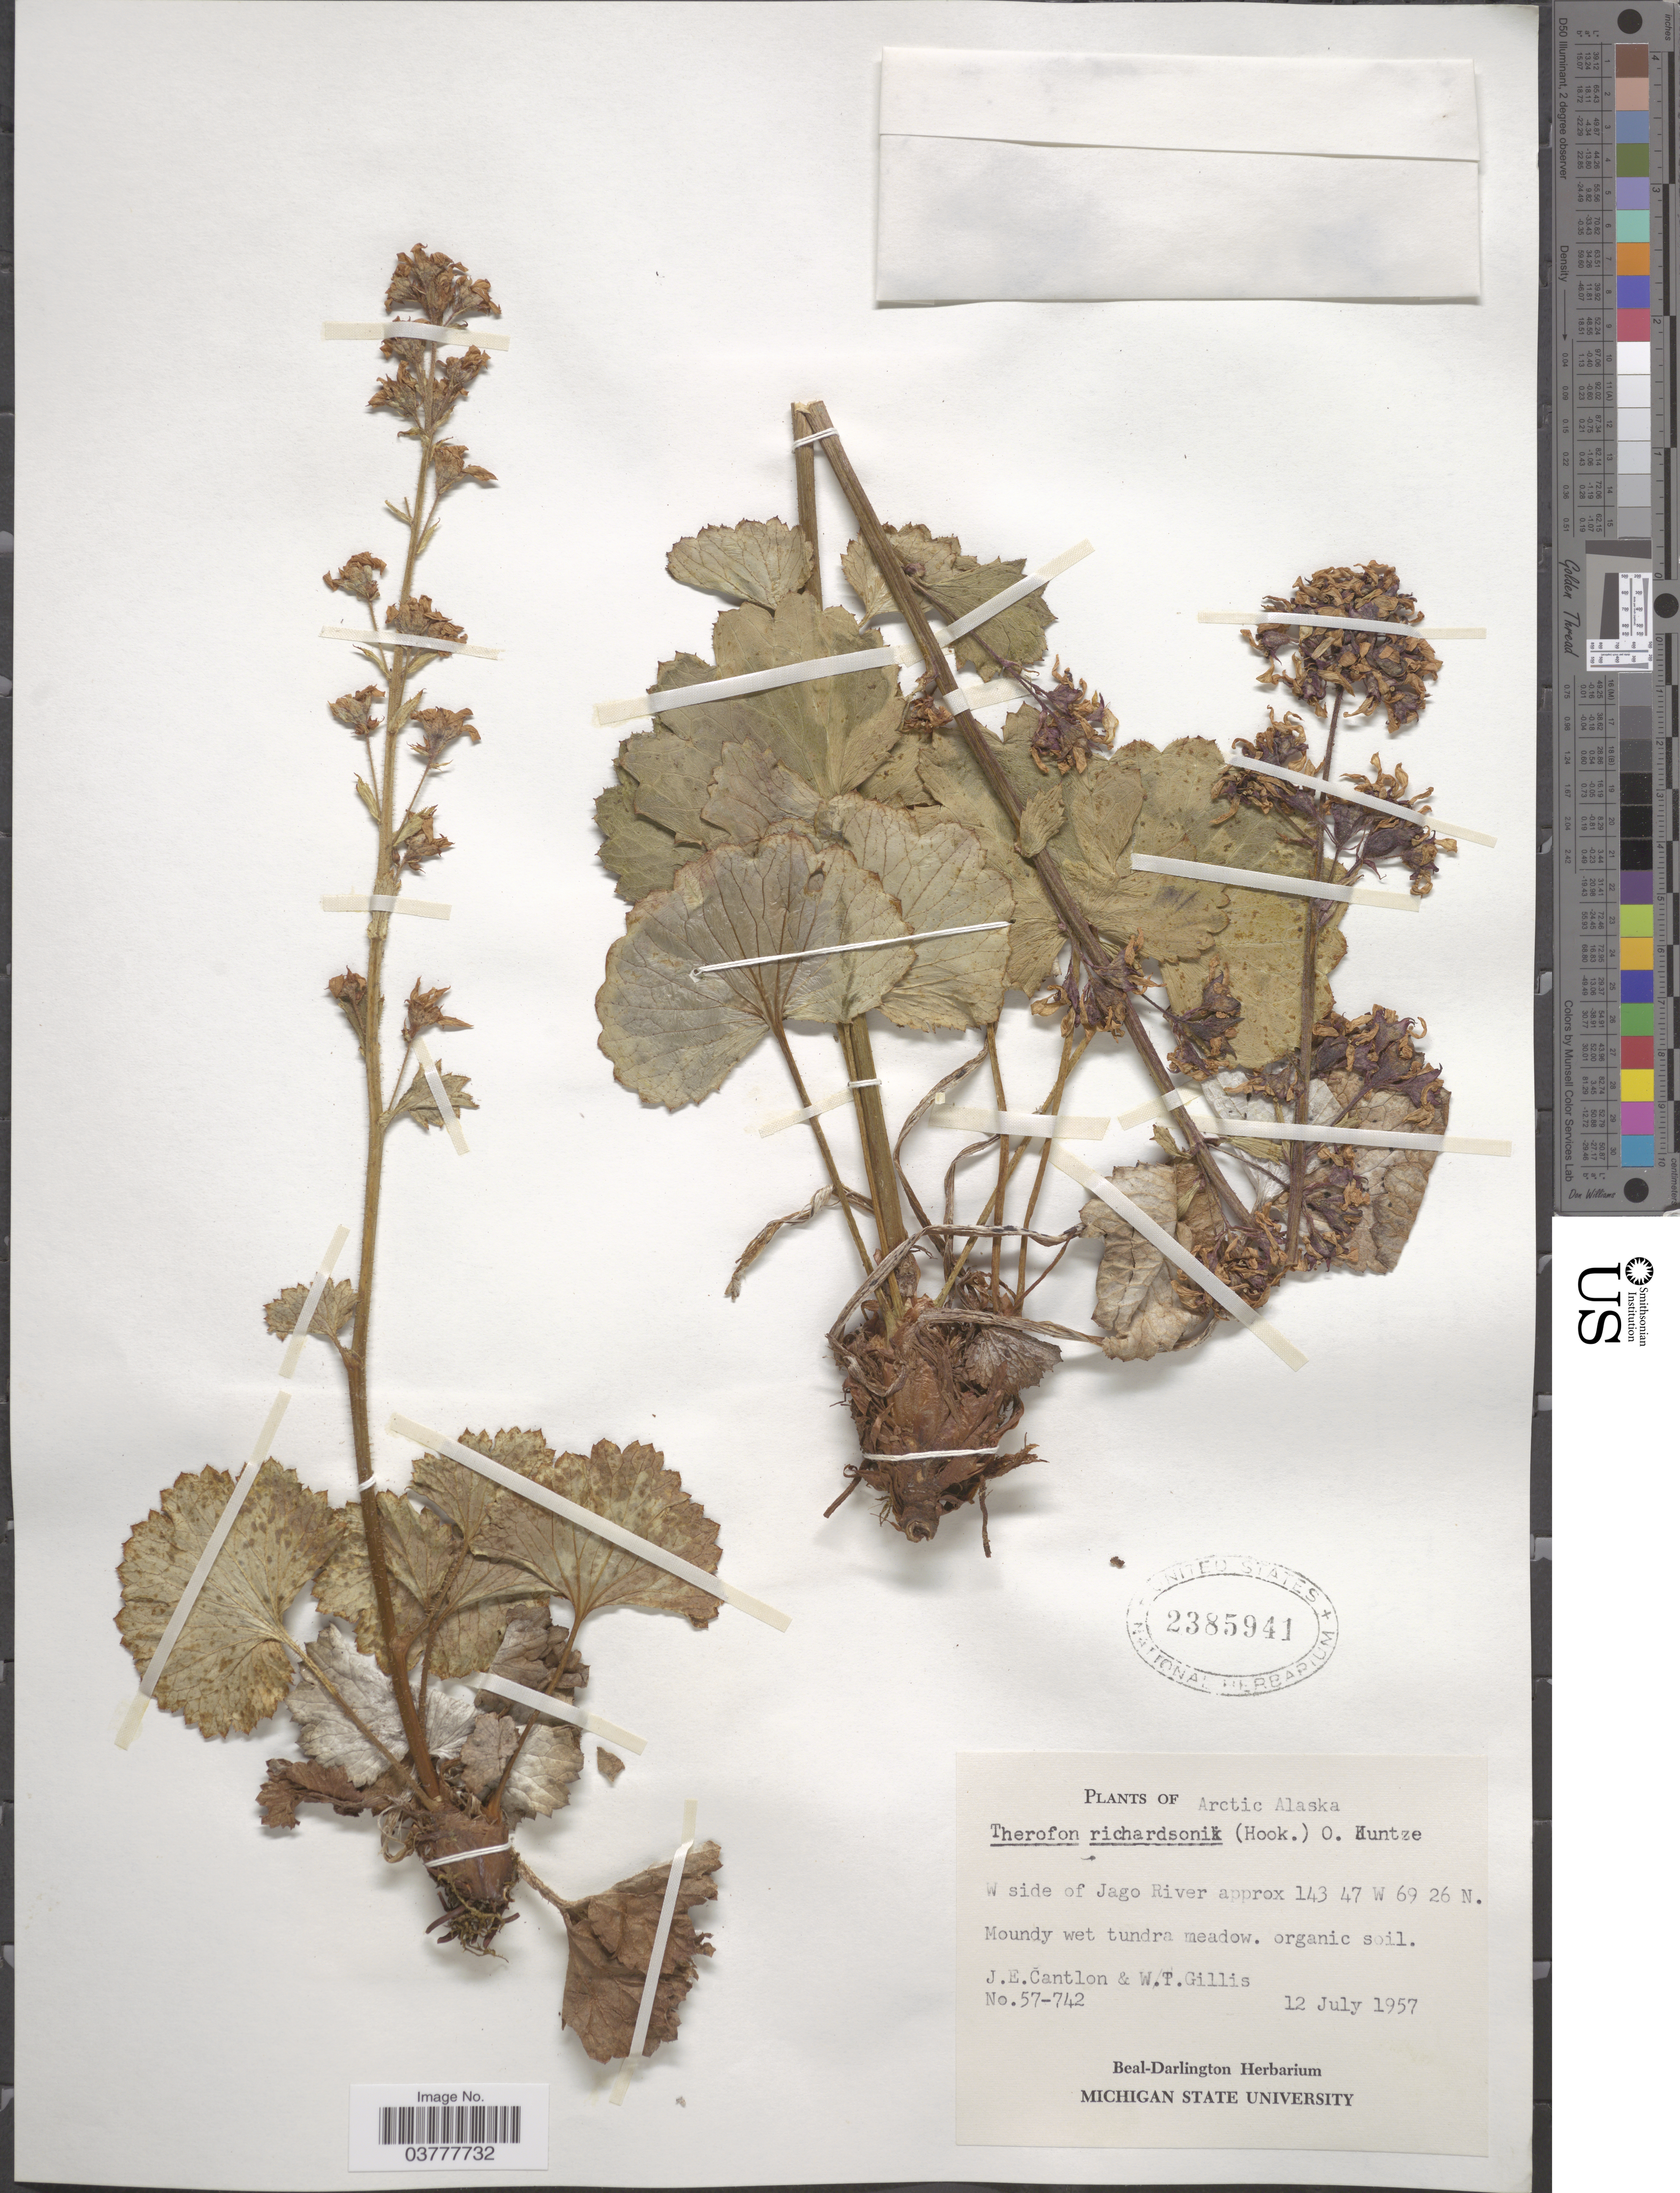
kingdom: Plantae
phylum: Tracheophyta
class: Magnoliopsida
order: Saxifragales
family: Saxifragaceae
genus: Boykinia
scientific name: Boykinia richardsonii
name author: (Hook.) A. Gray ex B.D. Jacks.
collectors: J. Cantlon & W. T. Gillis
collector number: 57-742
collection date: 1957-07-12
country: United States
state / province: Alaska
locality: Arctic Alaska. W side of Jago River.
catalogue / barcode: US 2385941